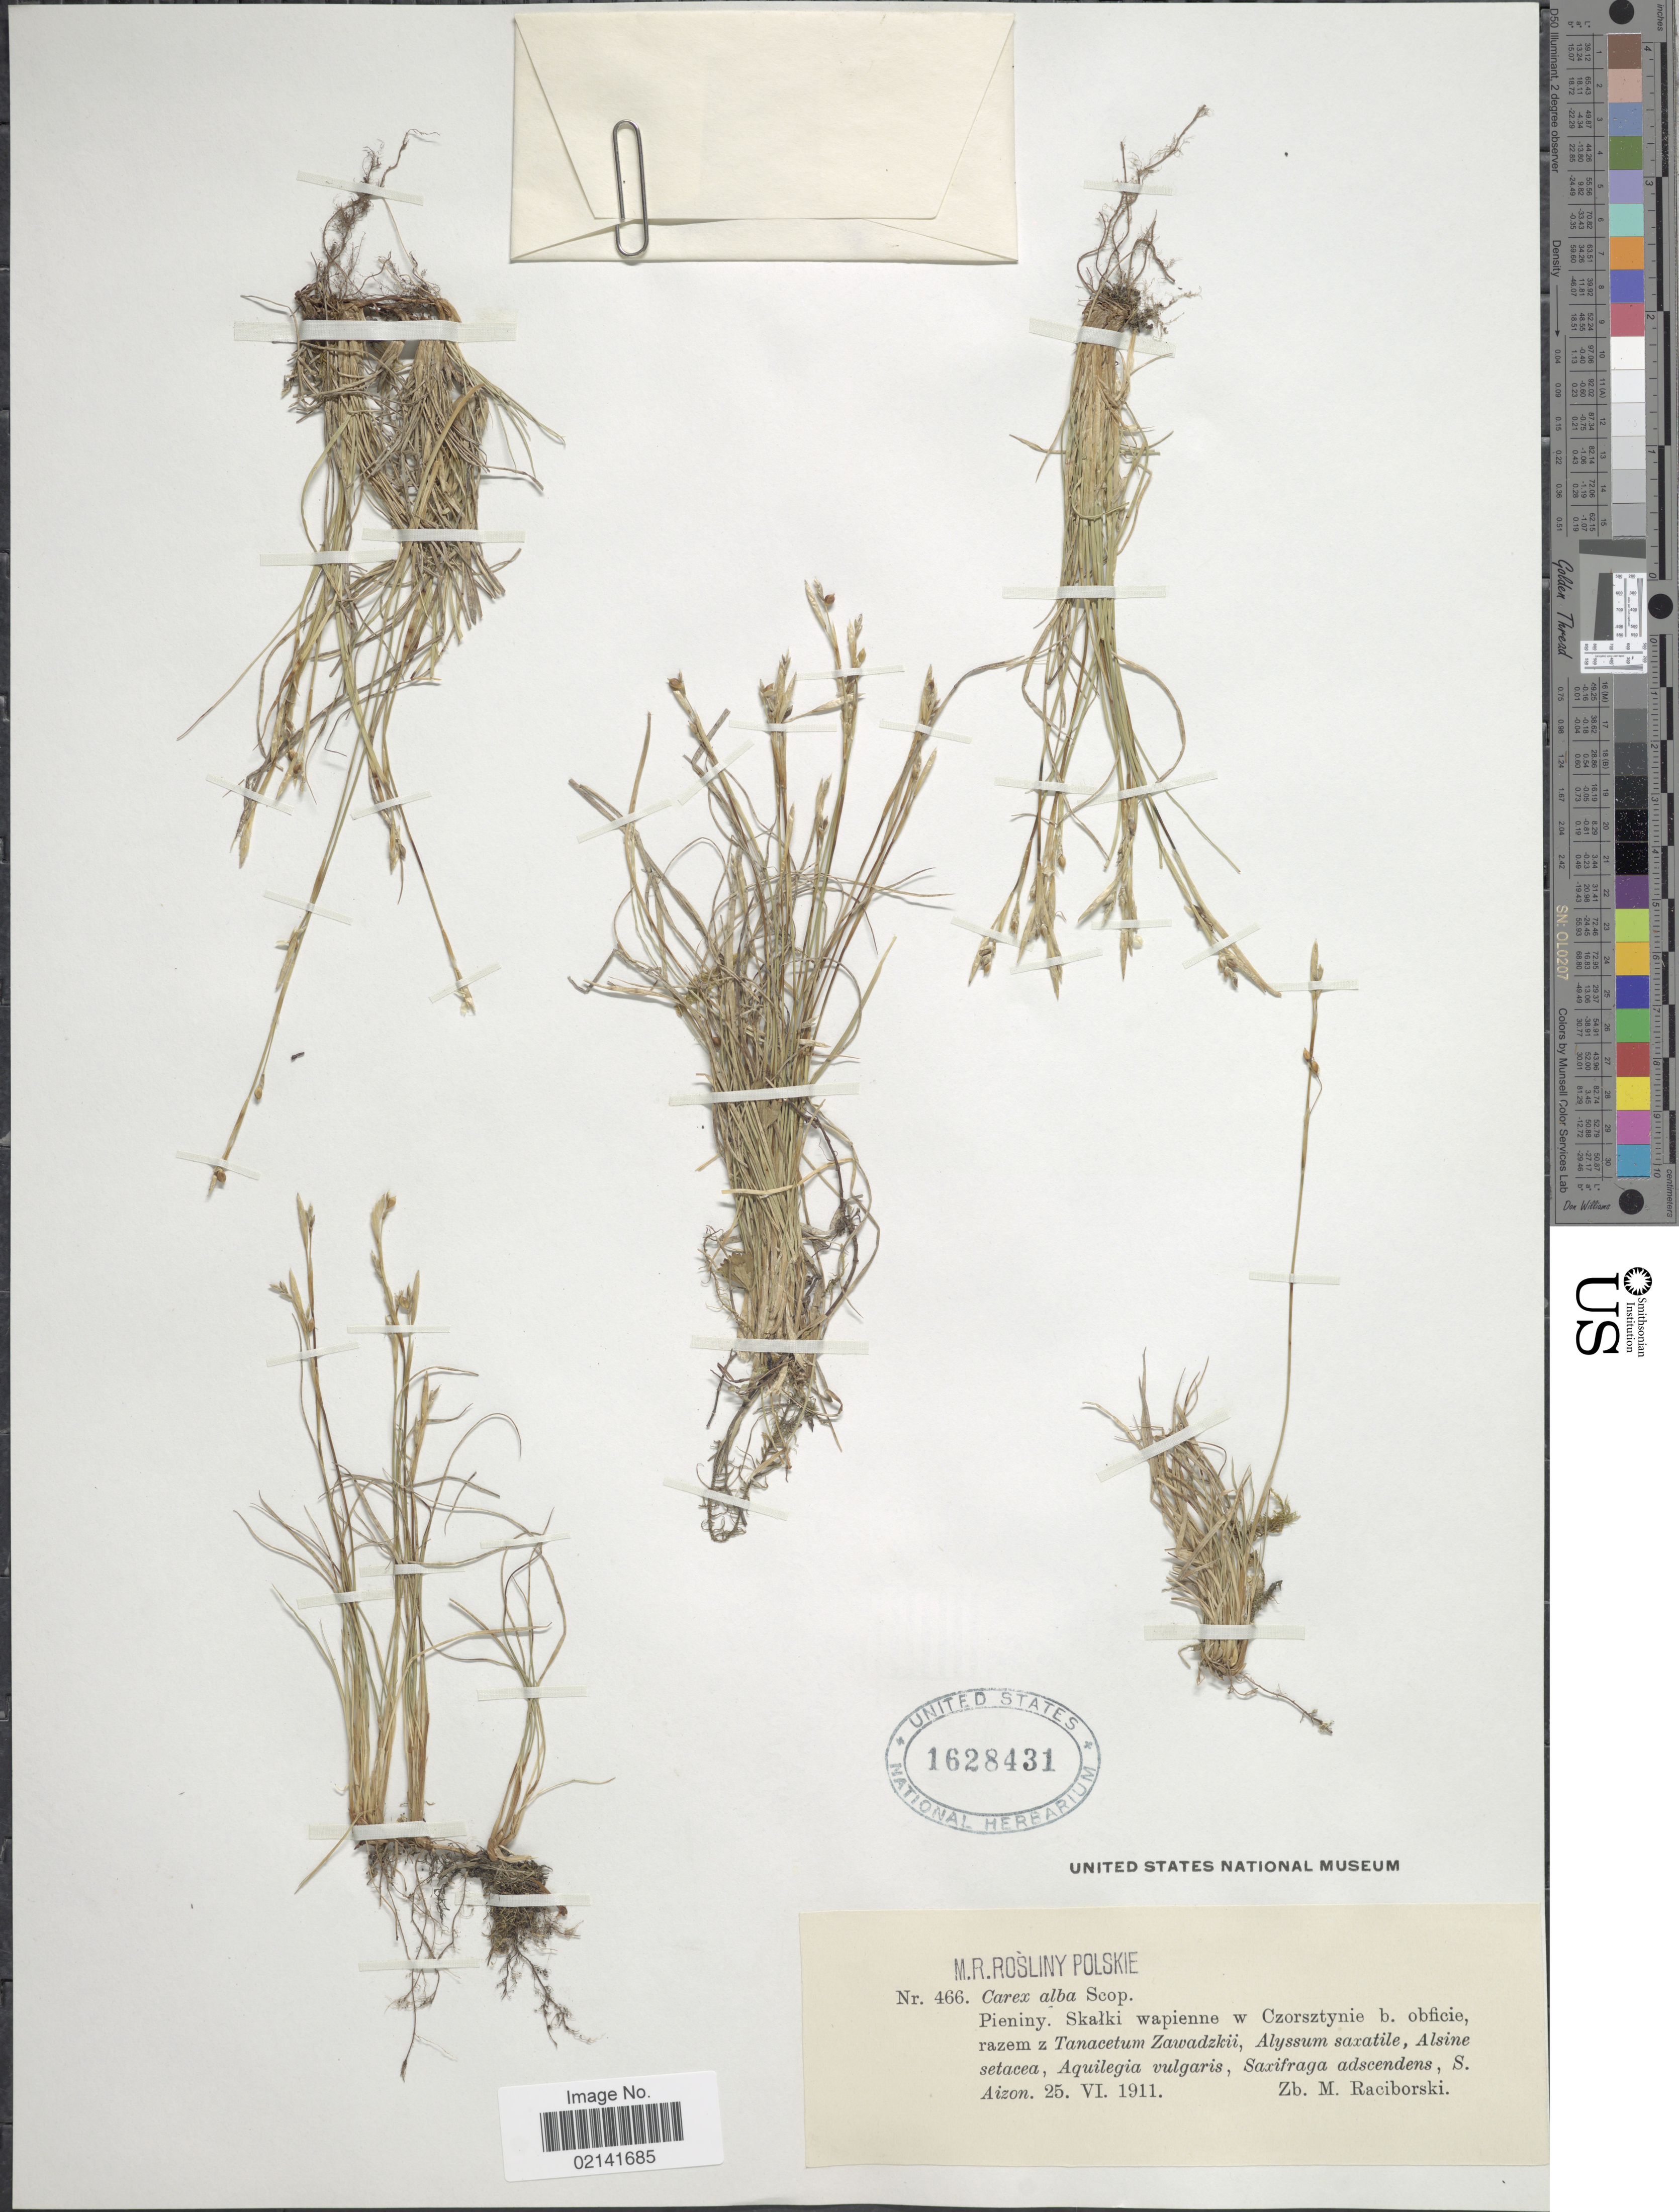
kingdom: Plantae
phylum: Tracheophyta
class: Liliopsida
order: Poales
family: Cyperaceae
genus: Carex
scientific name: Carex alba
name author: Scop.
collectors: Z. Raciborski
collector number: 466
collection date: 1911-06-25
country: Poland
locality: Aizon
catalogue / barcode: US 1628431